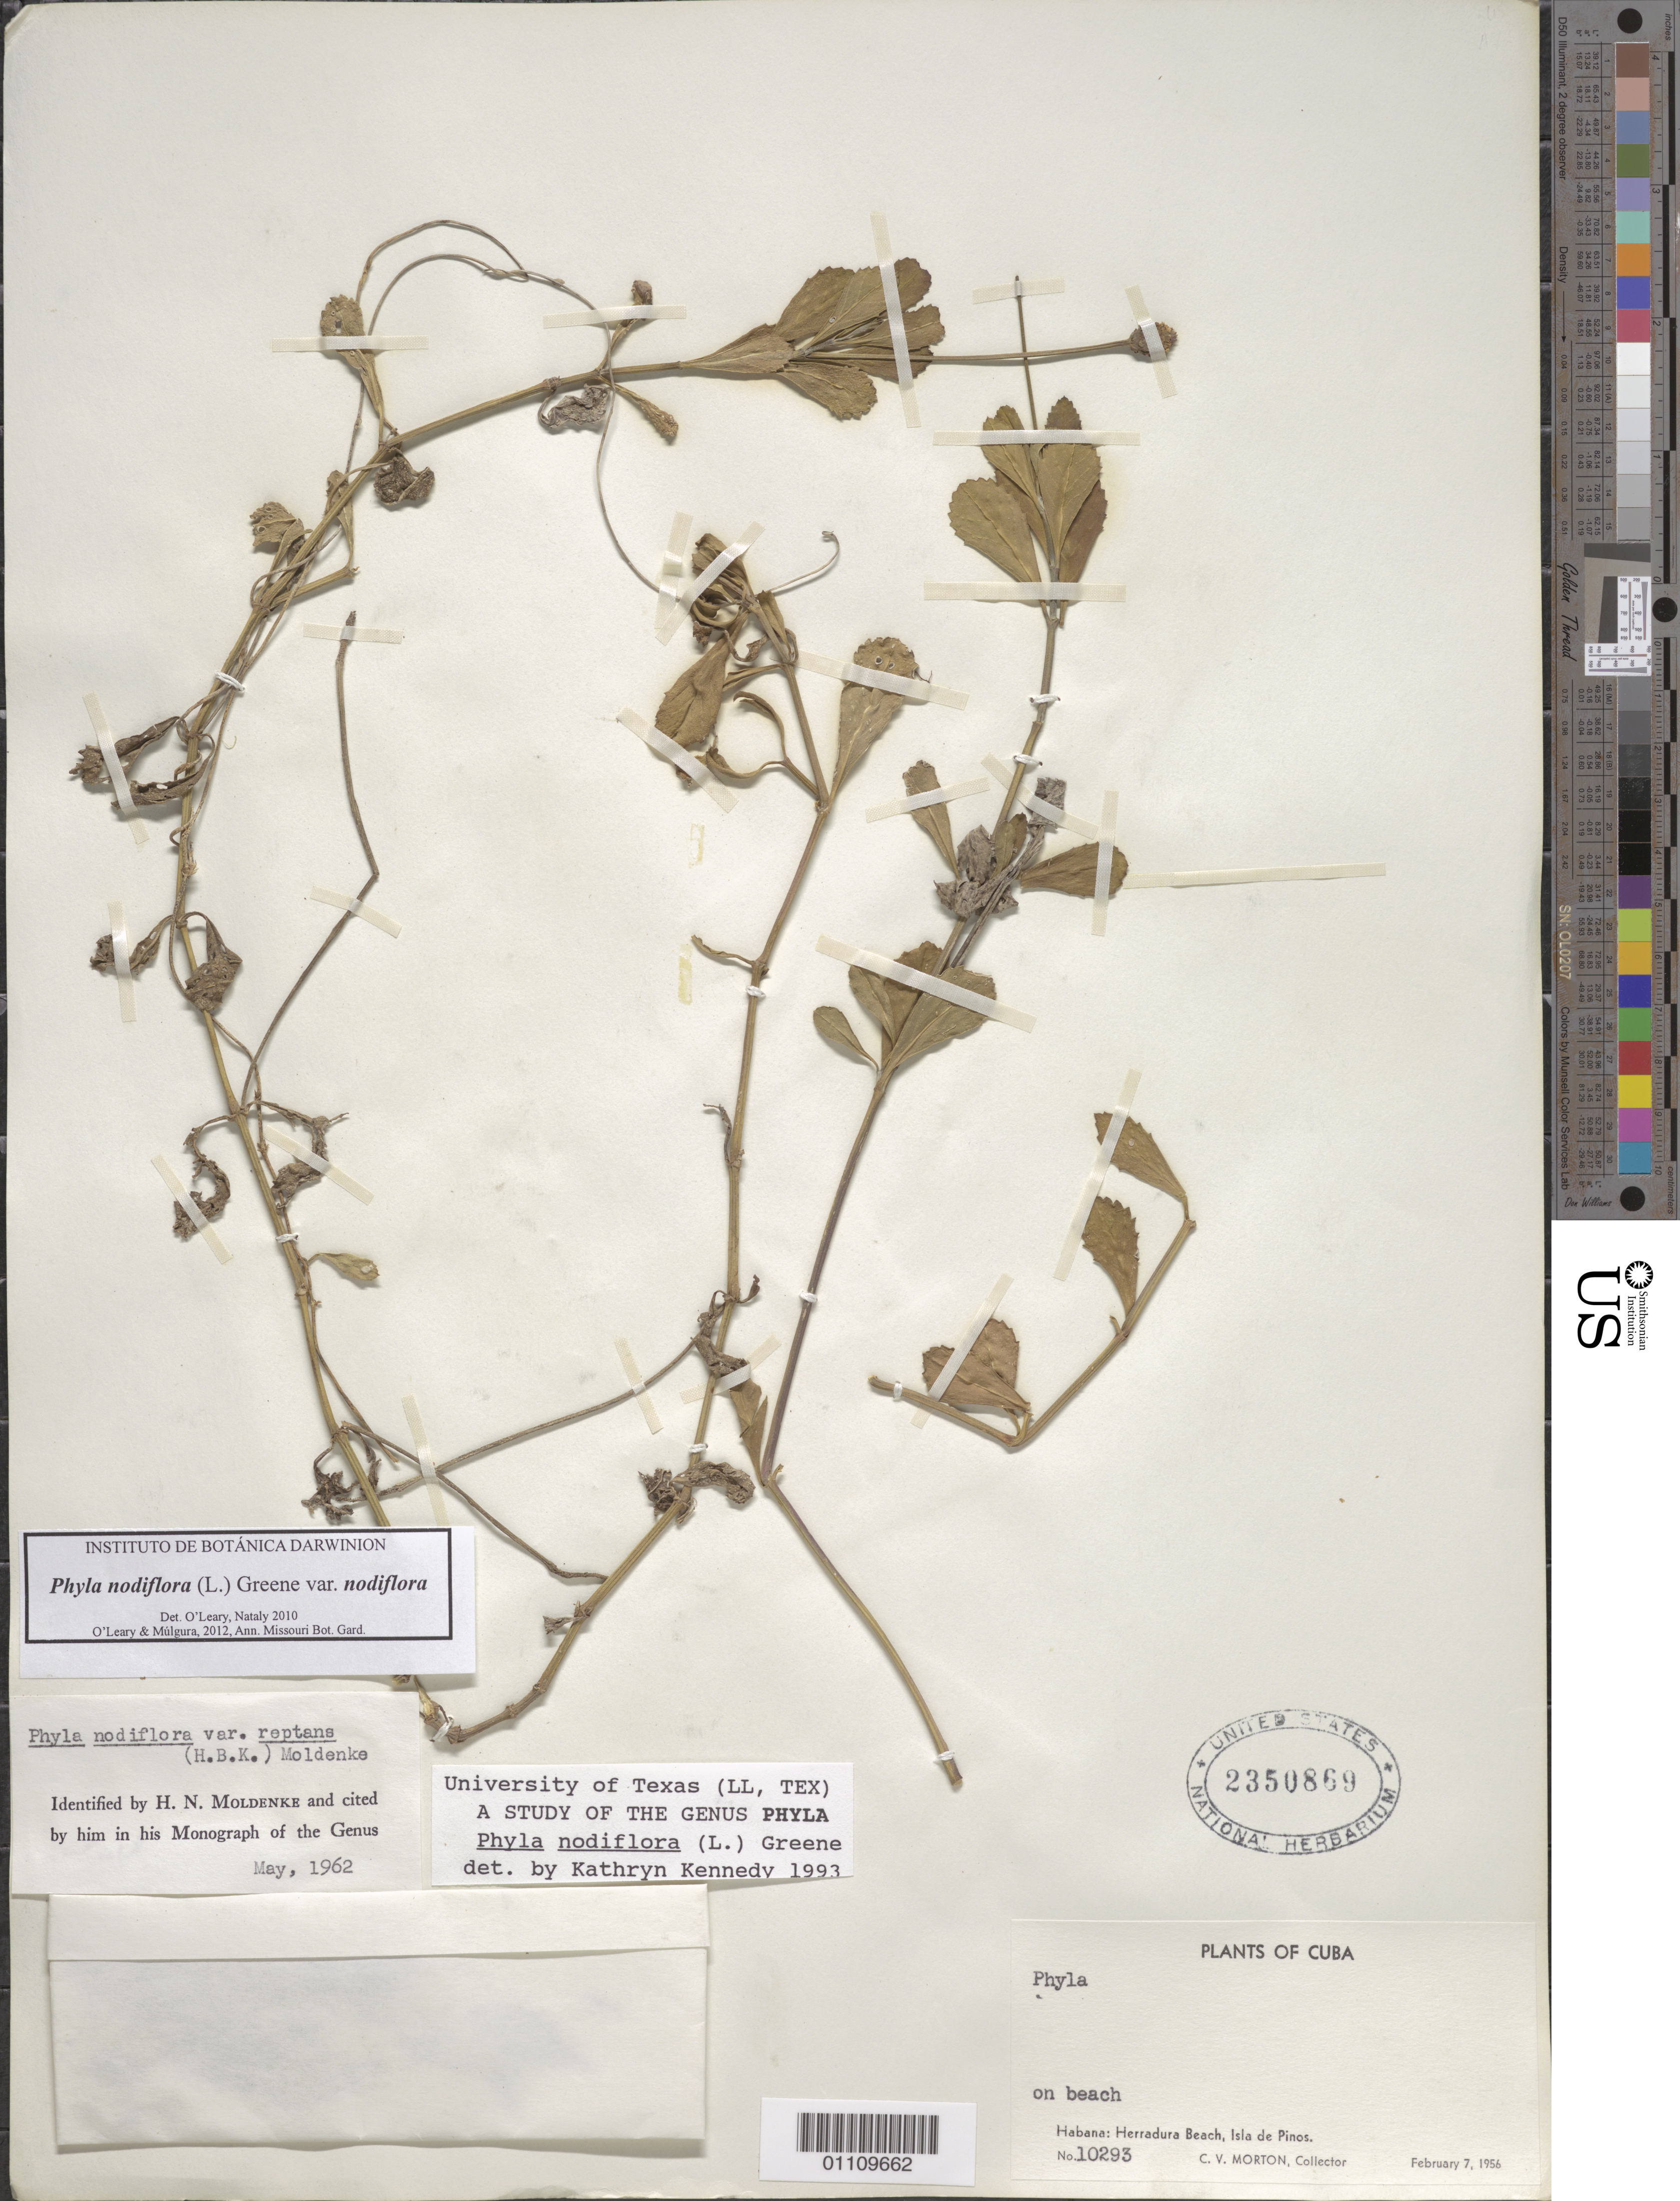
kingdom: Plantae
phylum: Tracheophyta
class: Magnoliopsida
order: Lamiales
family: Verbenaceae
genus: Phyla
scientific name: Phyla nodiflora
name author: (L.) Greene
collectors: C. V. Morton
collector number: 10293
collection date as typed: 07 Feb 1956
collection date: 1956-02-07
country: Cuba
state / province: Isla de La Juventud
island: Isla de la Juventud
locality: Herradura Beach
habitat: On beach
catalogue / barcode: US 2350869